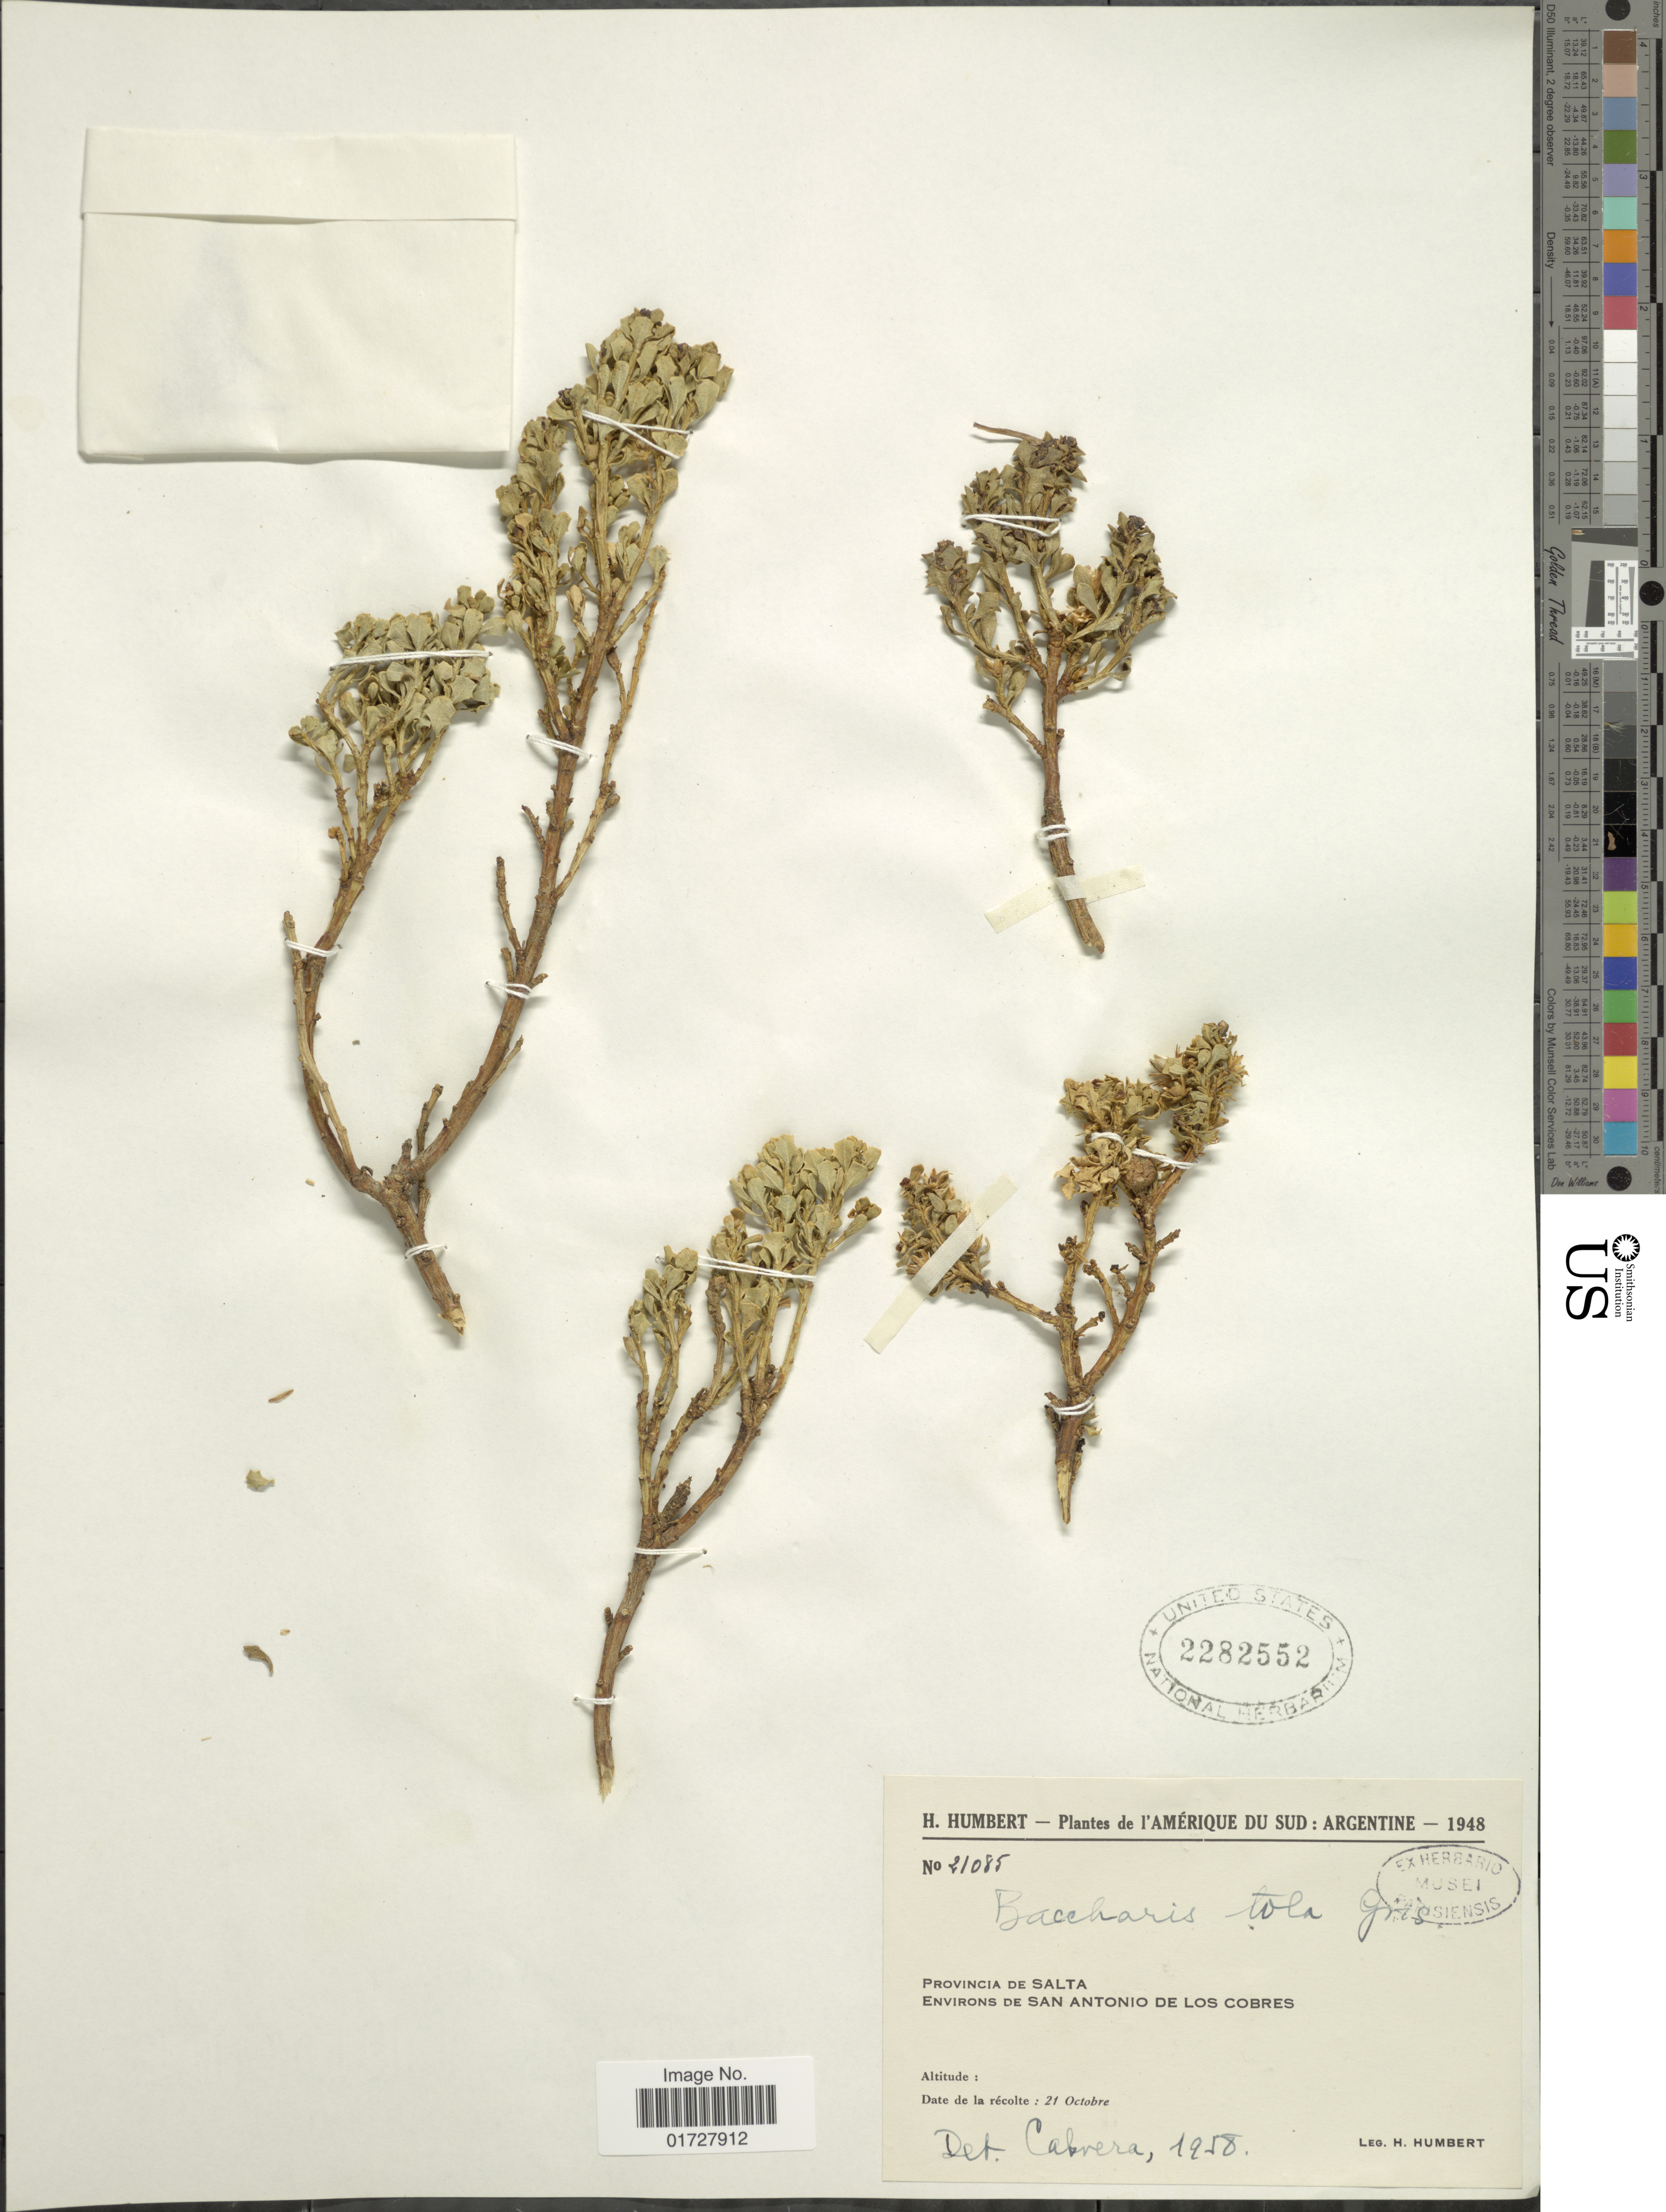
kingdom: Plantae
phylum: Tracheophyta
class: Magnoliopsida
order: Asterales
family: Asteraceae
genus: Baccharis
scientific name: Baccharis tola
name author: Phil.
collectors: H. Humbert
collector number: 21085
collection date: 1948-10-21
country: Argentina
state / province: Salta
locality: L'Amerique de Sud, environs de San Antonio de Los Cobres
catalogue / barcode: US 2282552